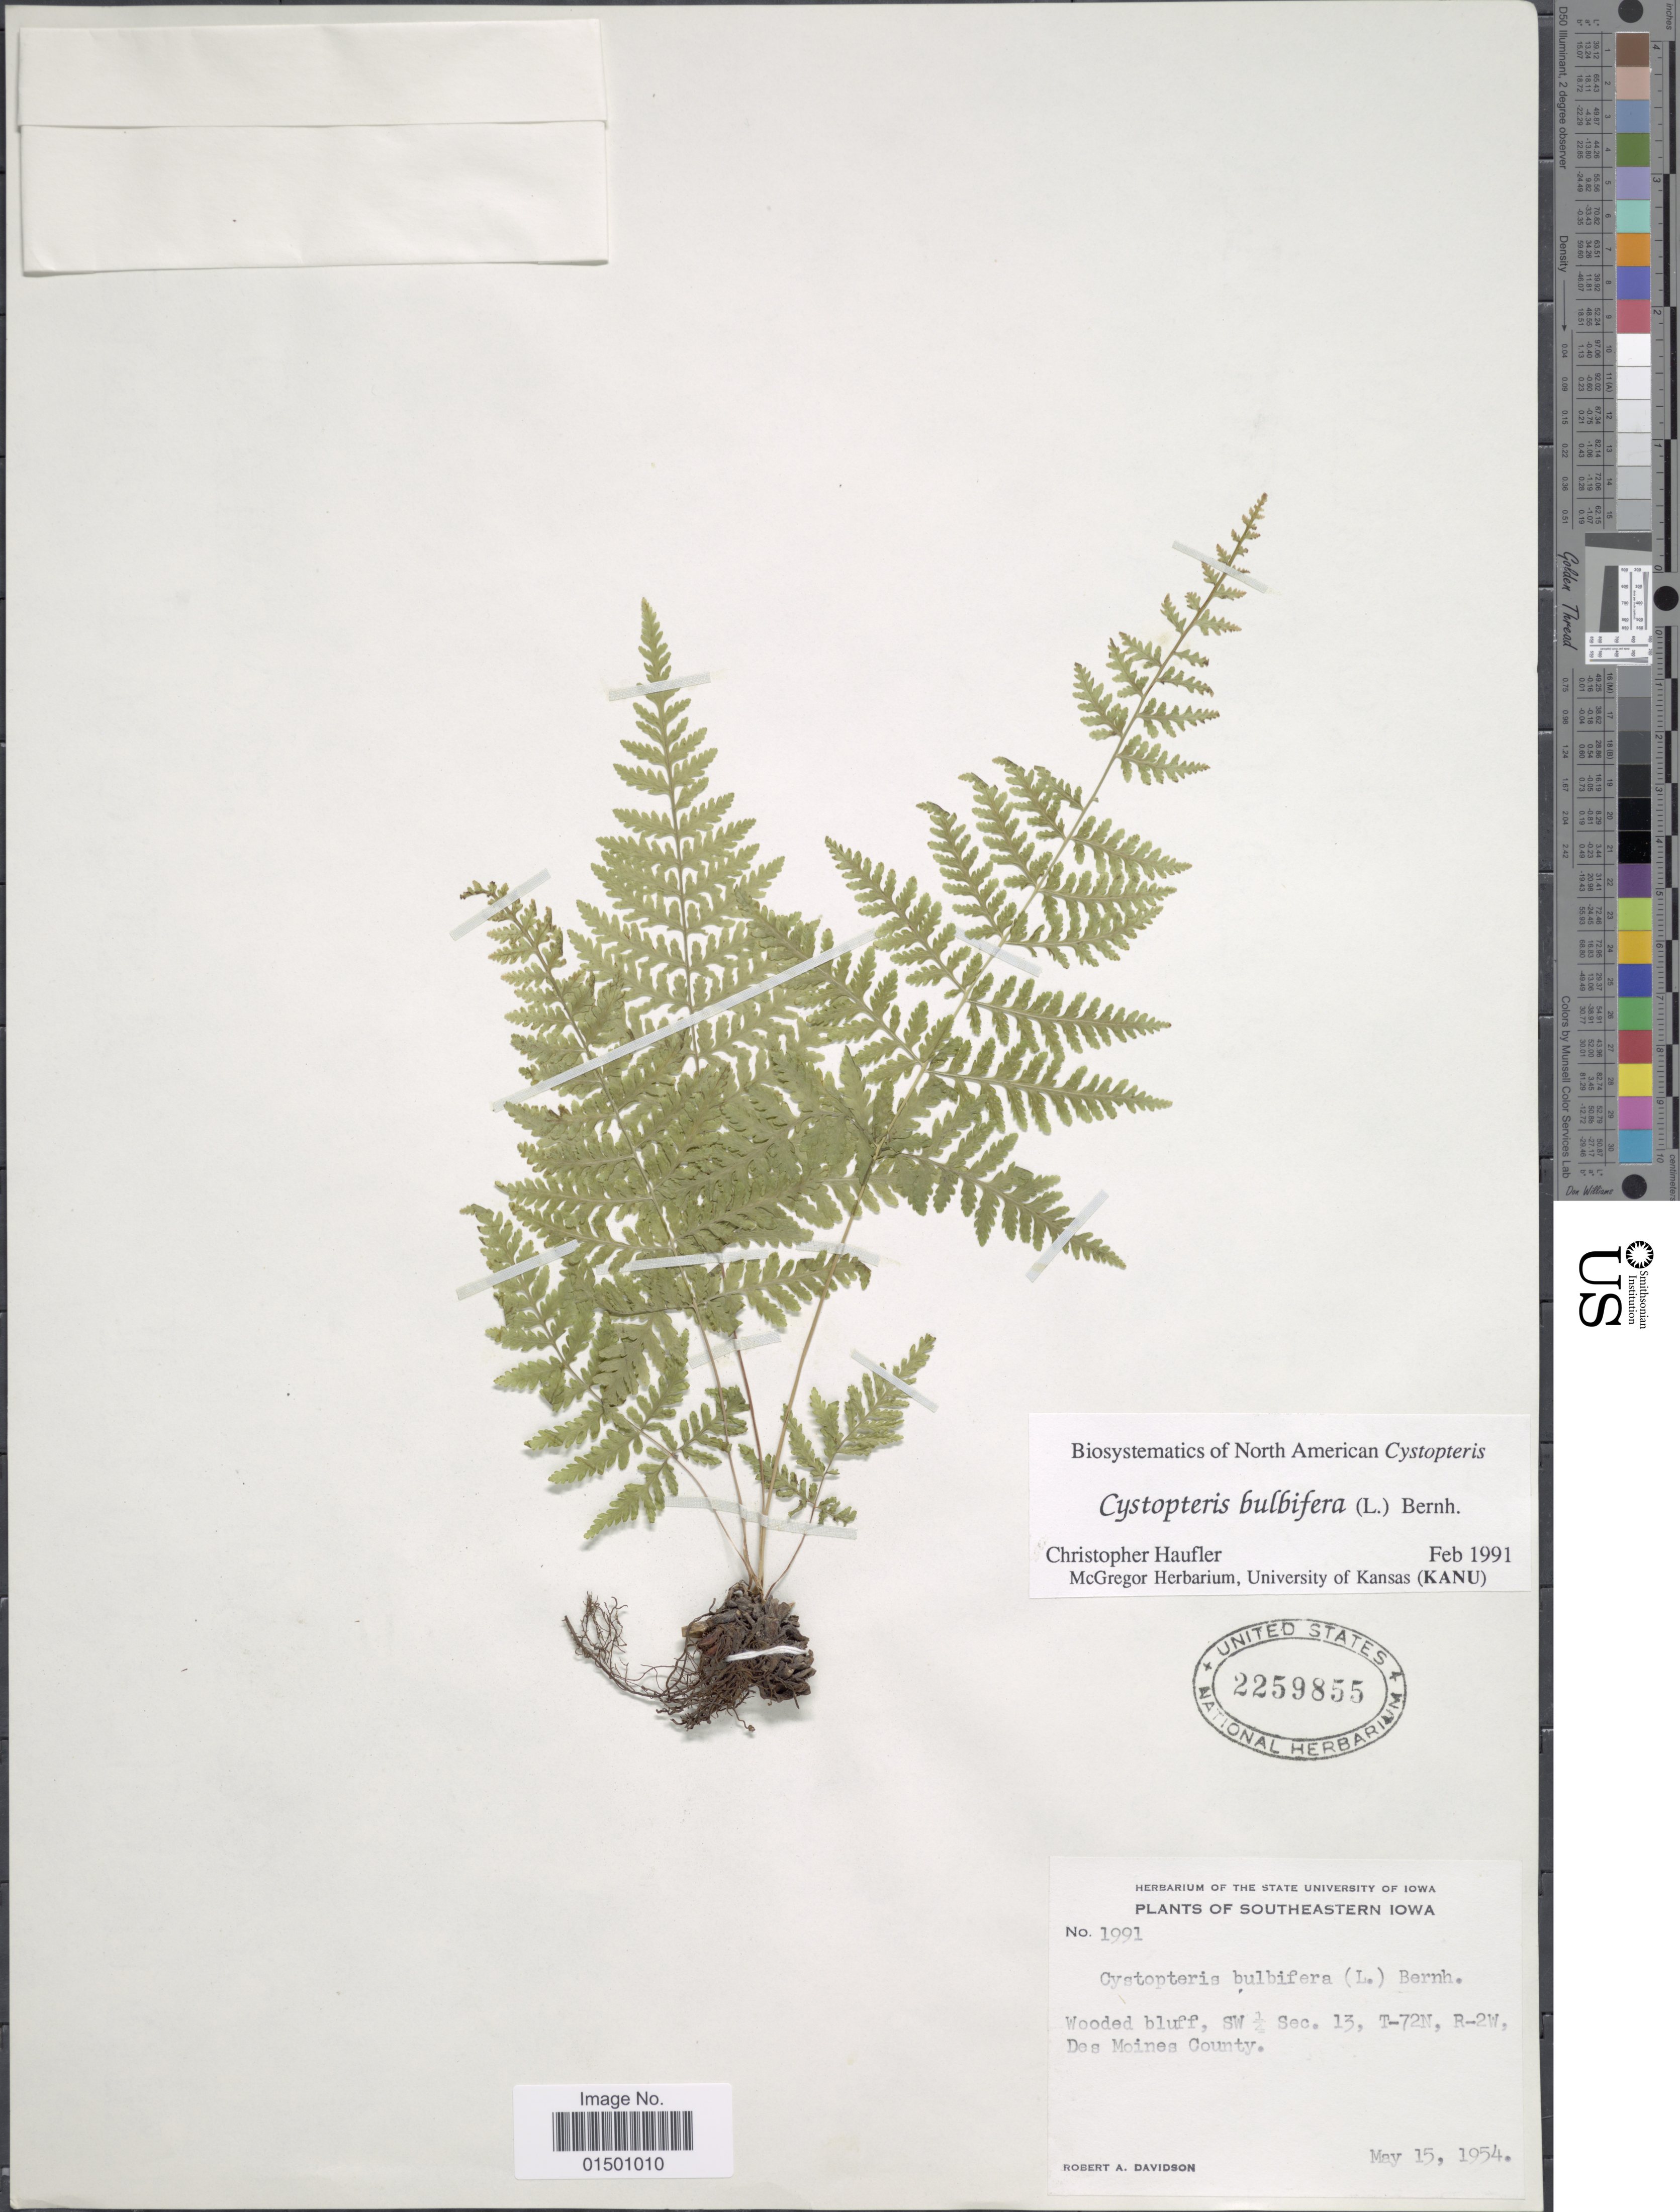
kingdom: Plantae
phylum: Tracheophyta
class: Polypodiopsida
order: Polypodiales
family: Cystopteridaceae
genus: Cystopteris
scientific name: Cystopteris bulbifera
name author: (L.) Bernh.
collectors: R. A. Davidson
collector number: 1991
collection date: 1954-05-15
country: United States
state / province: Iowa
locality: Southeastern Iowa, wooded bluff, SW 1/2 Sec. 13., T-72N, R-2W, Des Moines County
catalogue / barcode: US 2259855